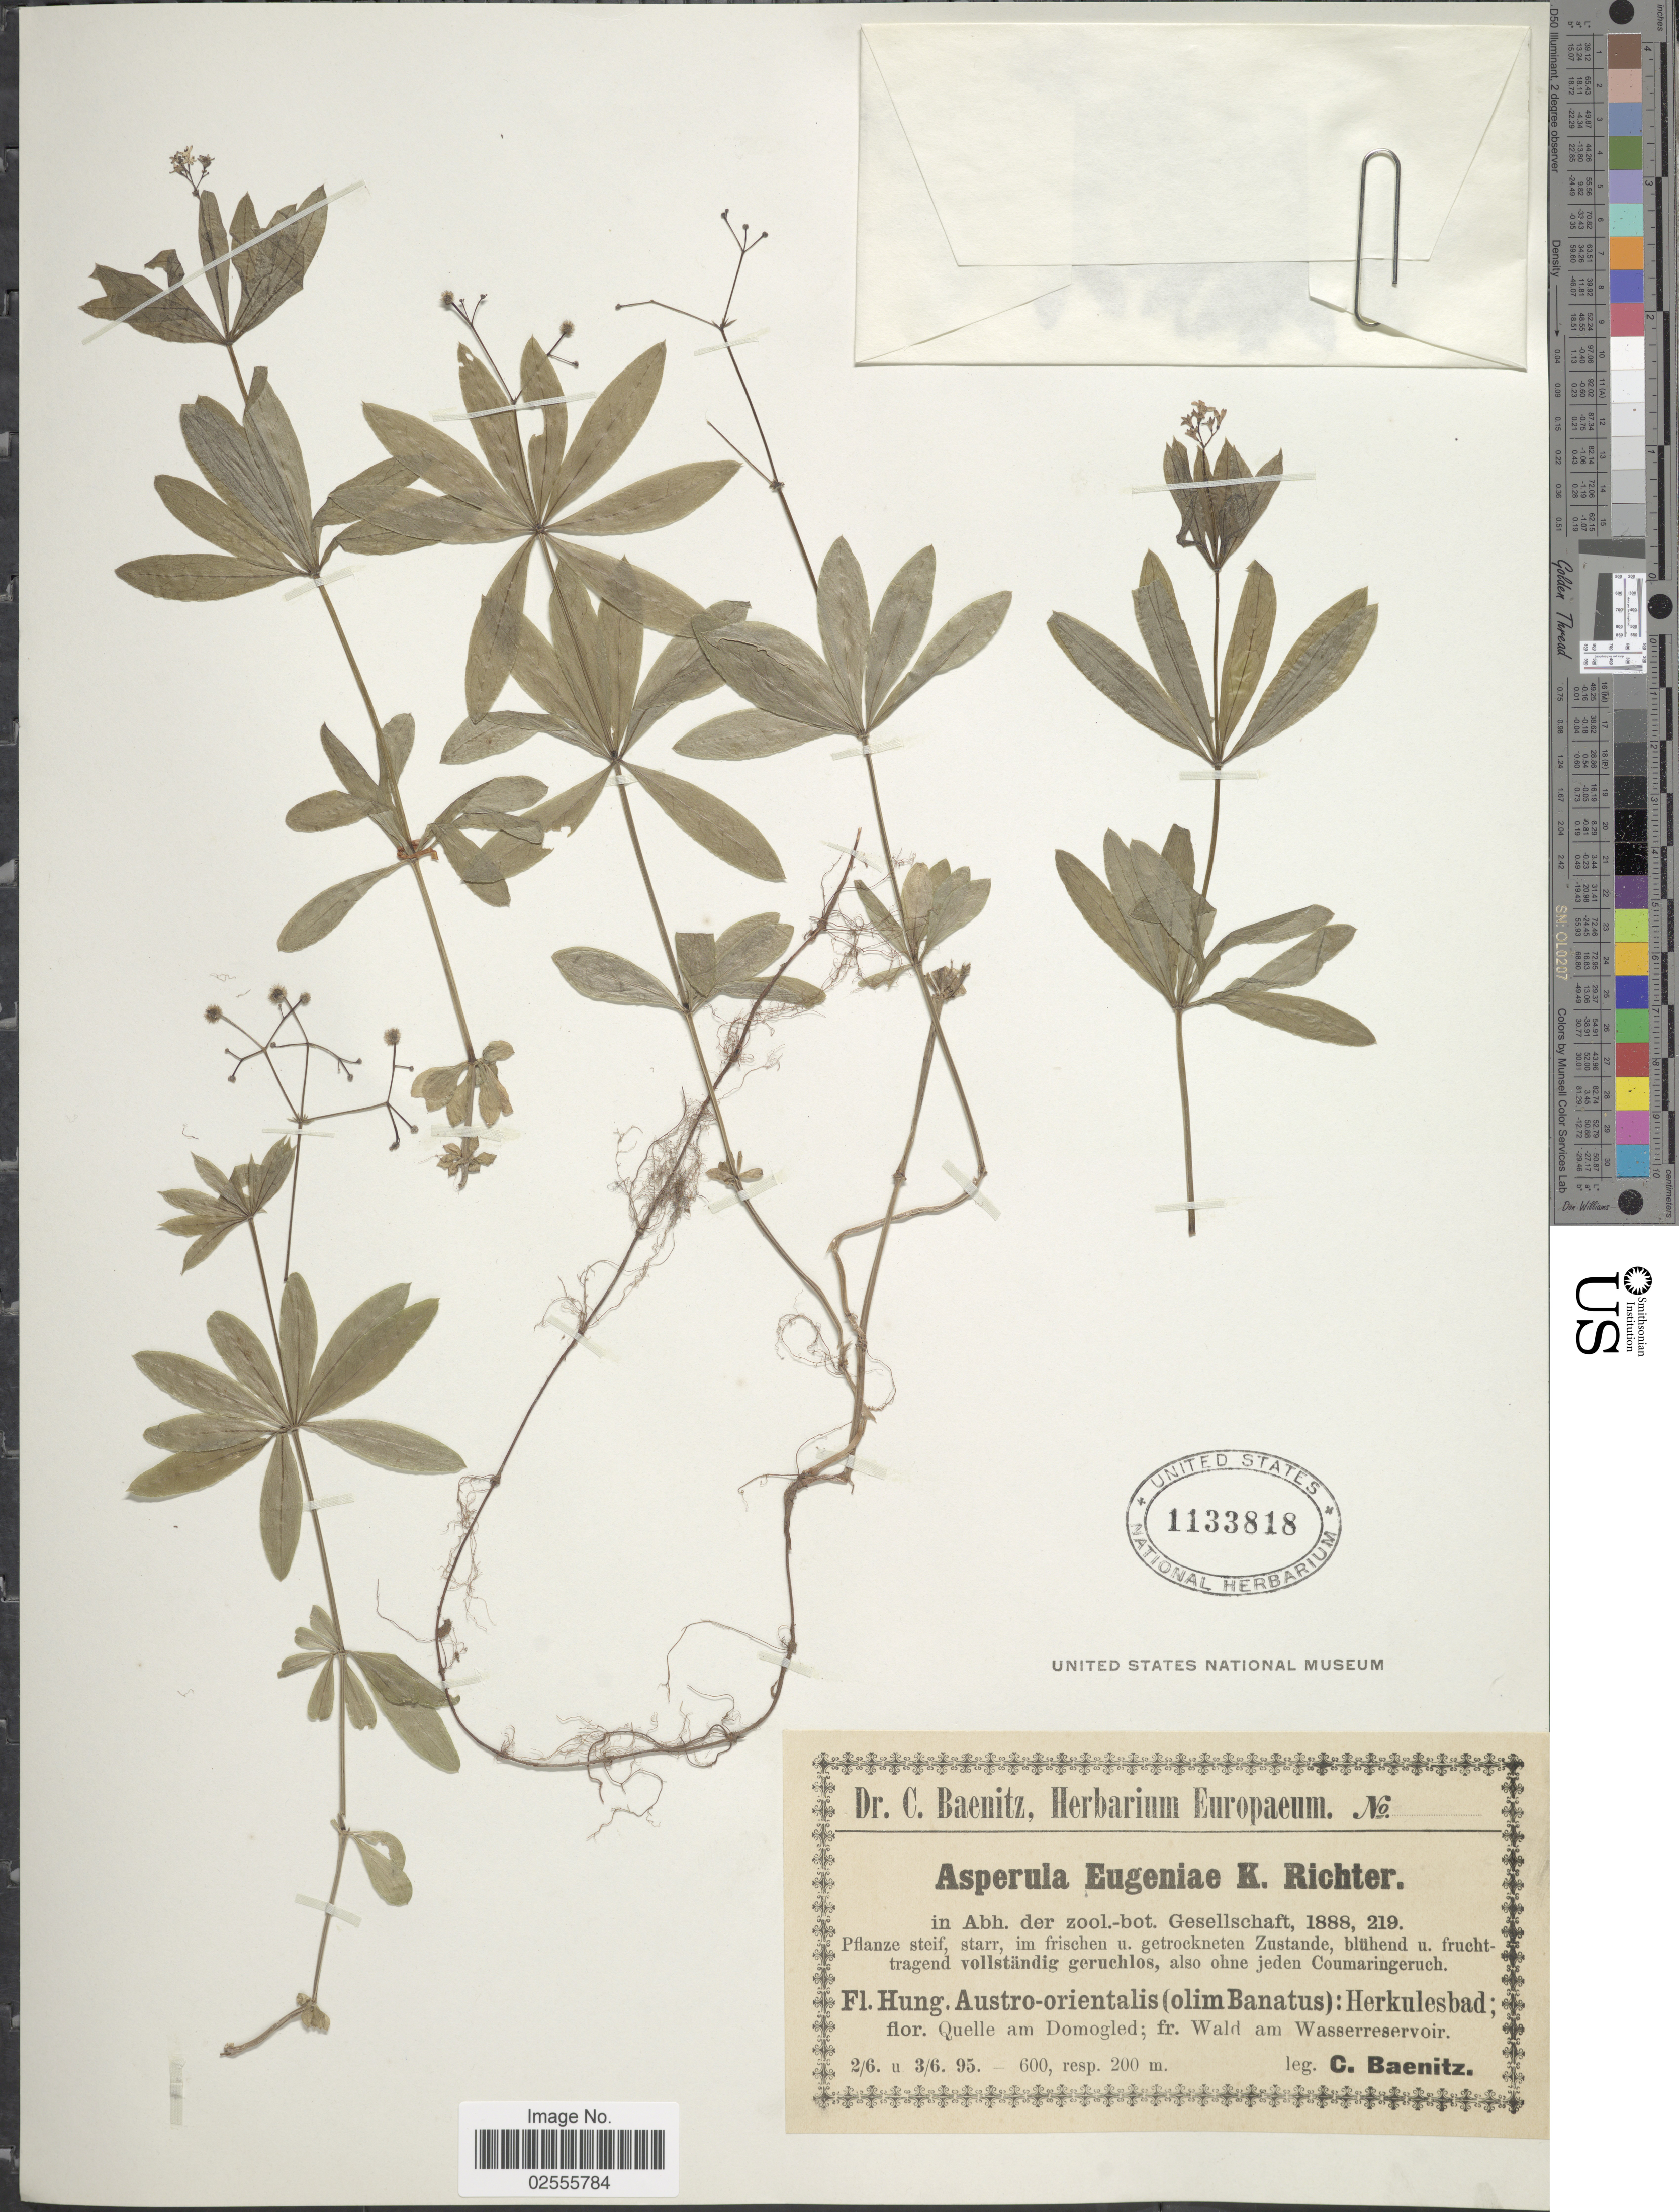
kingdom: Plantae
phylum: Tracheophyta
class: Magnoliopsida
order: Gentianales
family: Rubiaceae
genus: Asperula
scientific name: Asperula eugeniae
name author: K. Richt.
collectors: C. G. Baenitz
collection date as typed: Transcribed d/m/y: 2/6/95 to 3/6/95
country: Romania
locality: Hung. Austro-orientalis (olim Banatus): Herkulesbad; flor. Quelle am Domogled; fr. Wald am Wasserreservoir.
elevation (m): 200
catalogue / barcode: US 1133818